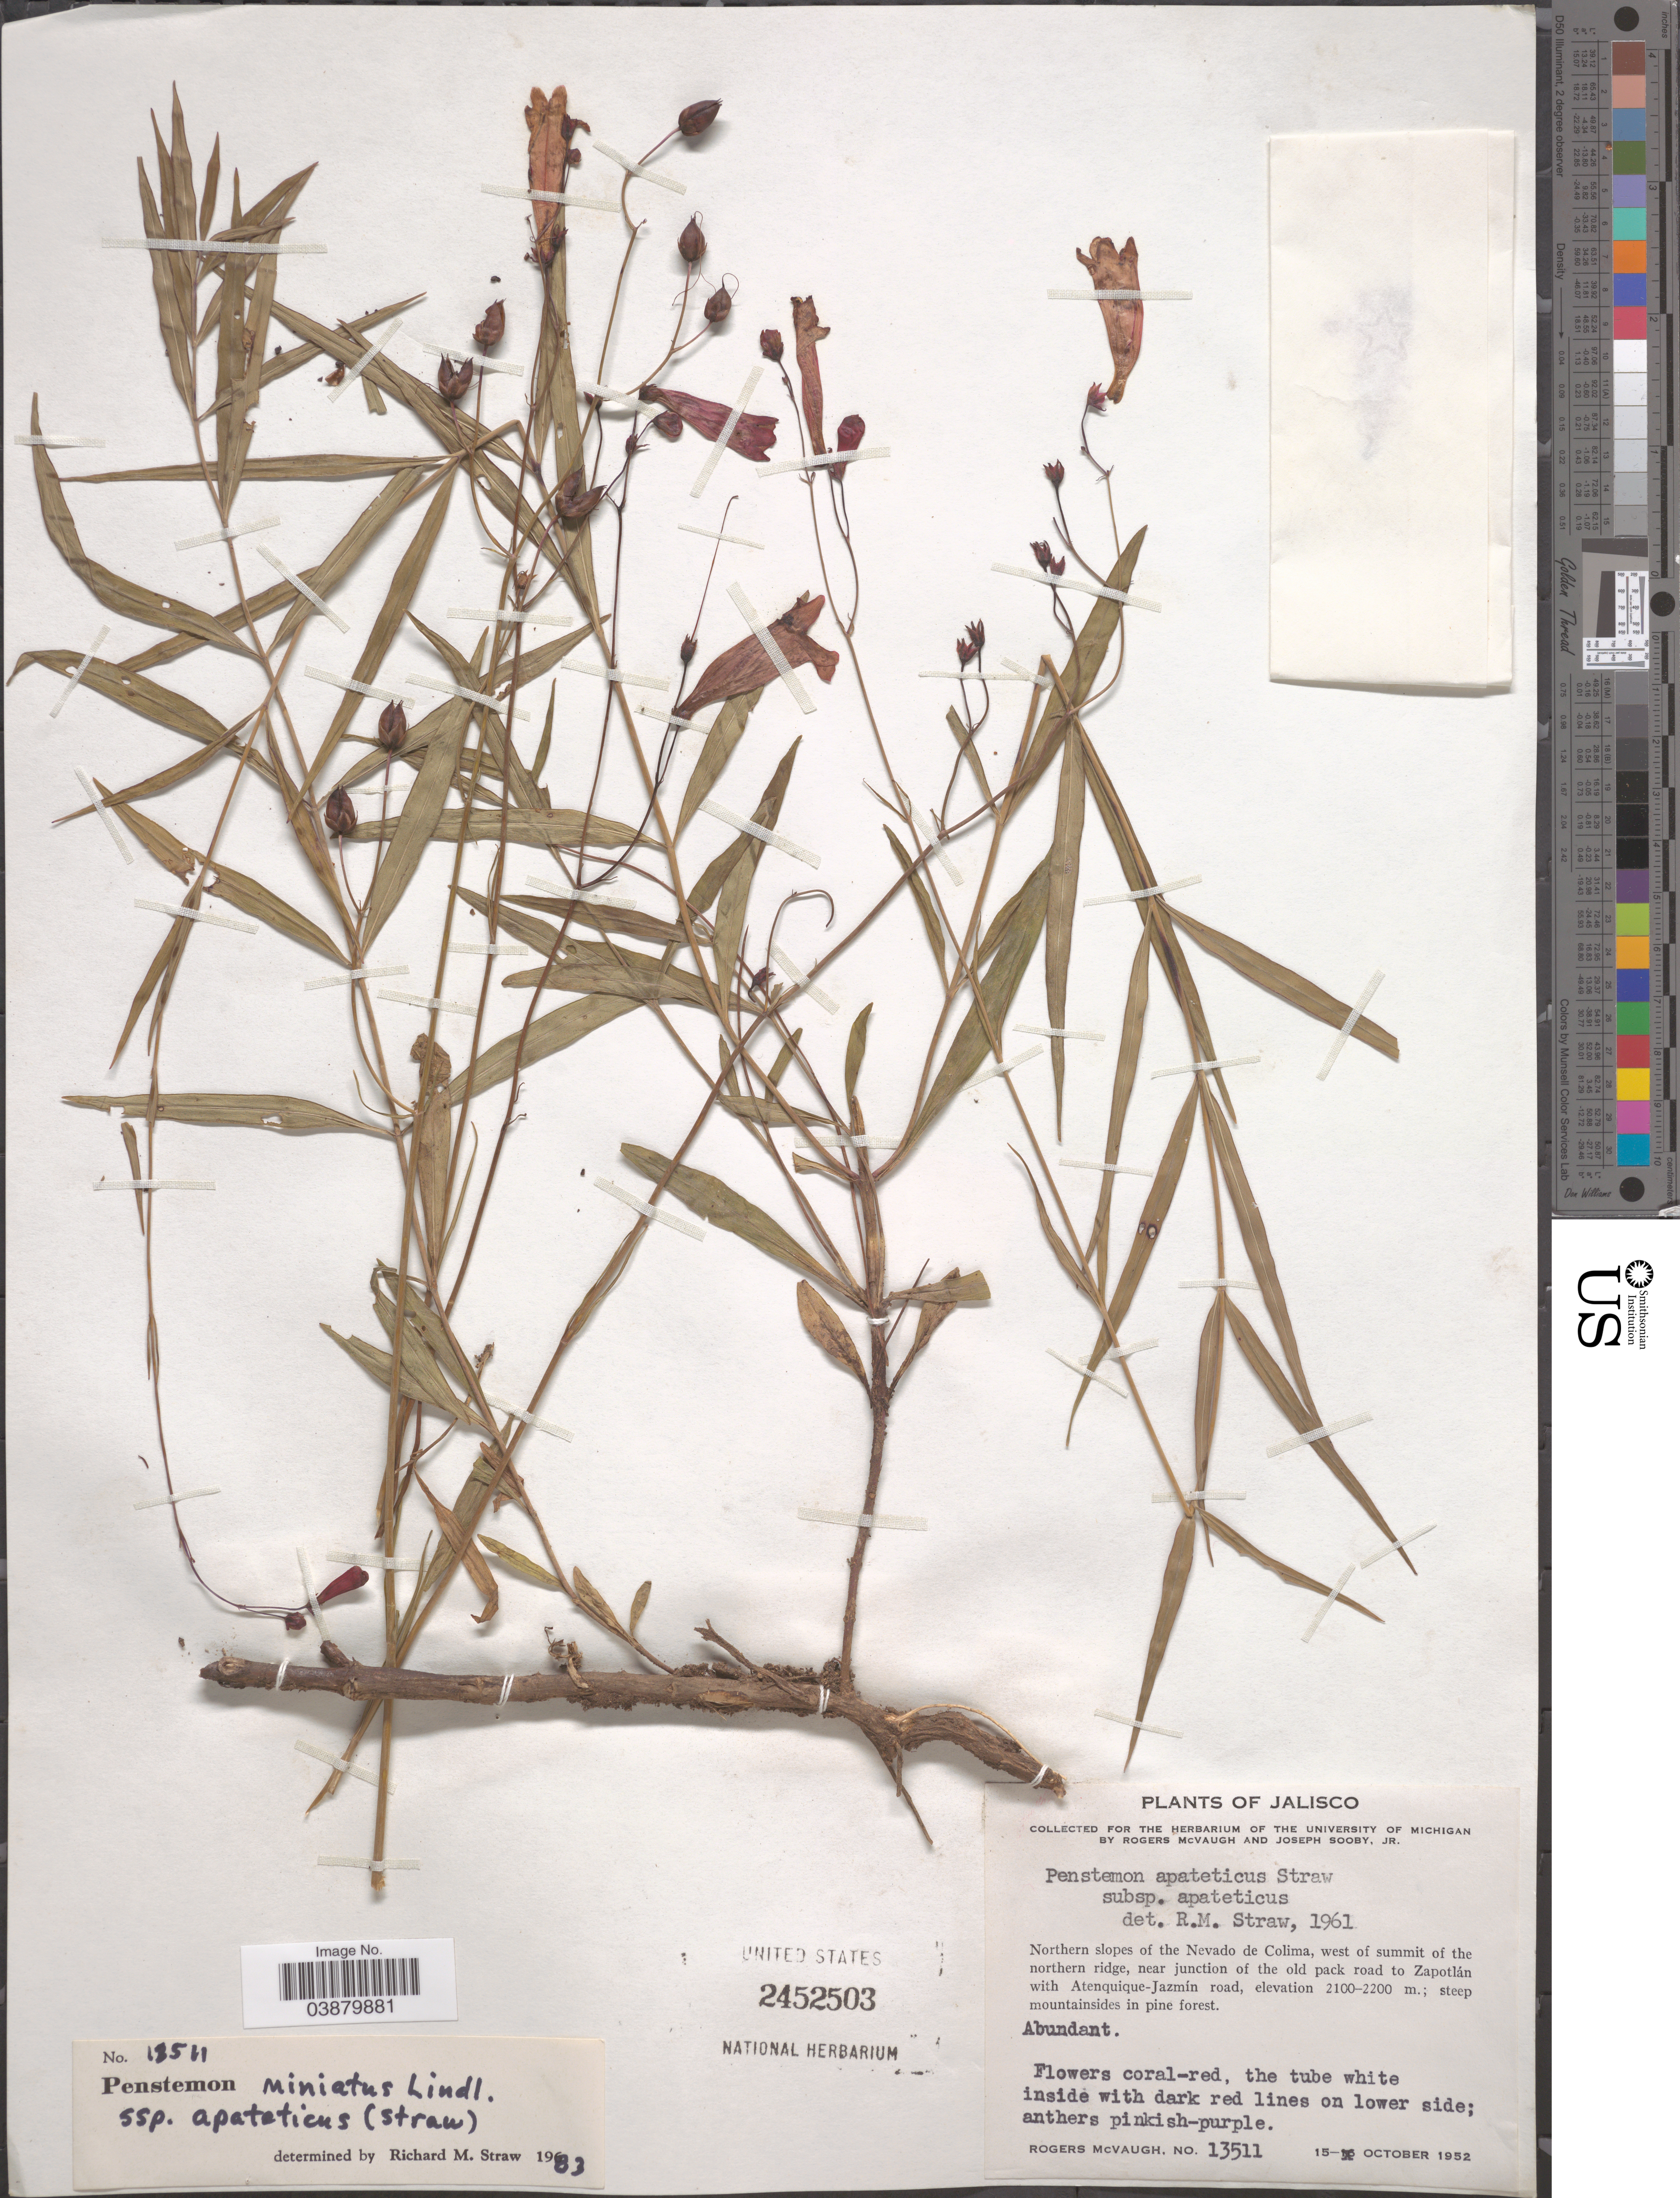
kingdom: Plantae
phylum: Tracheophyta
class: Magnoliopsida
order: Lamiales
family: Plantaginaceae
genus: Penstemon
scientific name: Penstemon miniatus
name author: Lindl.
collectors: R. McVaugh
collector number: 13511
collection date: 1952-10-15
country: Mexico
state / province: Jalisco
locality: Northern slopes of the Nevado de Colima, west of summit of the northern ridge, near junction of the old pack road to Zapotlán with Atenquique-Jazmín road.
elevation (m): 2100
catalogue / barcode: US 2452503